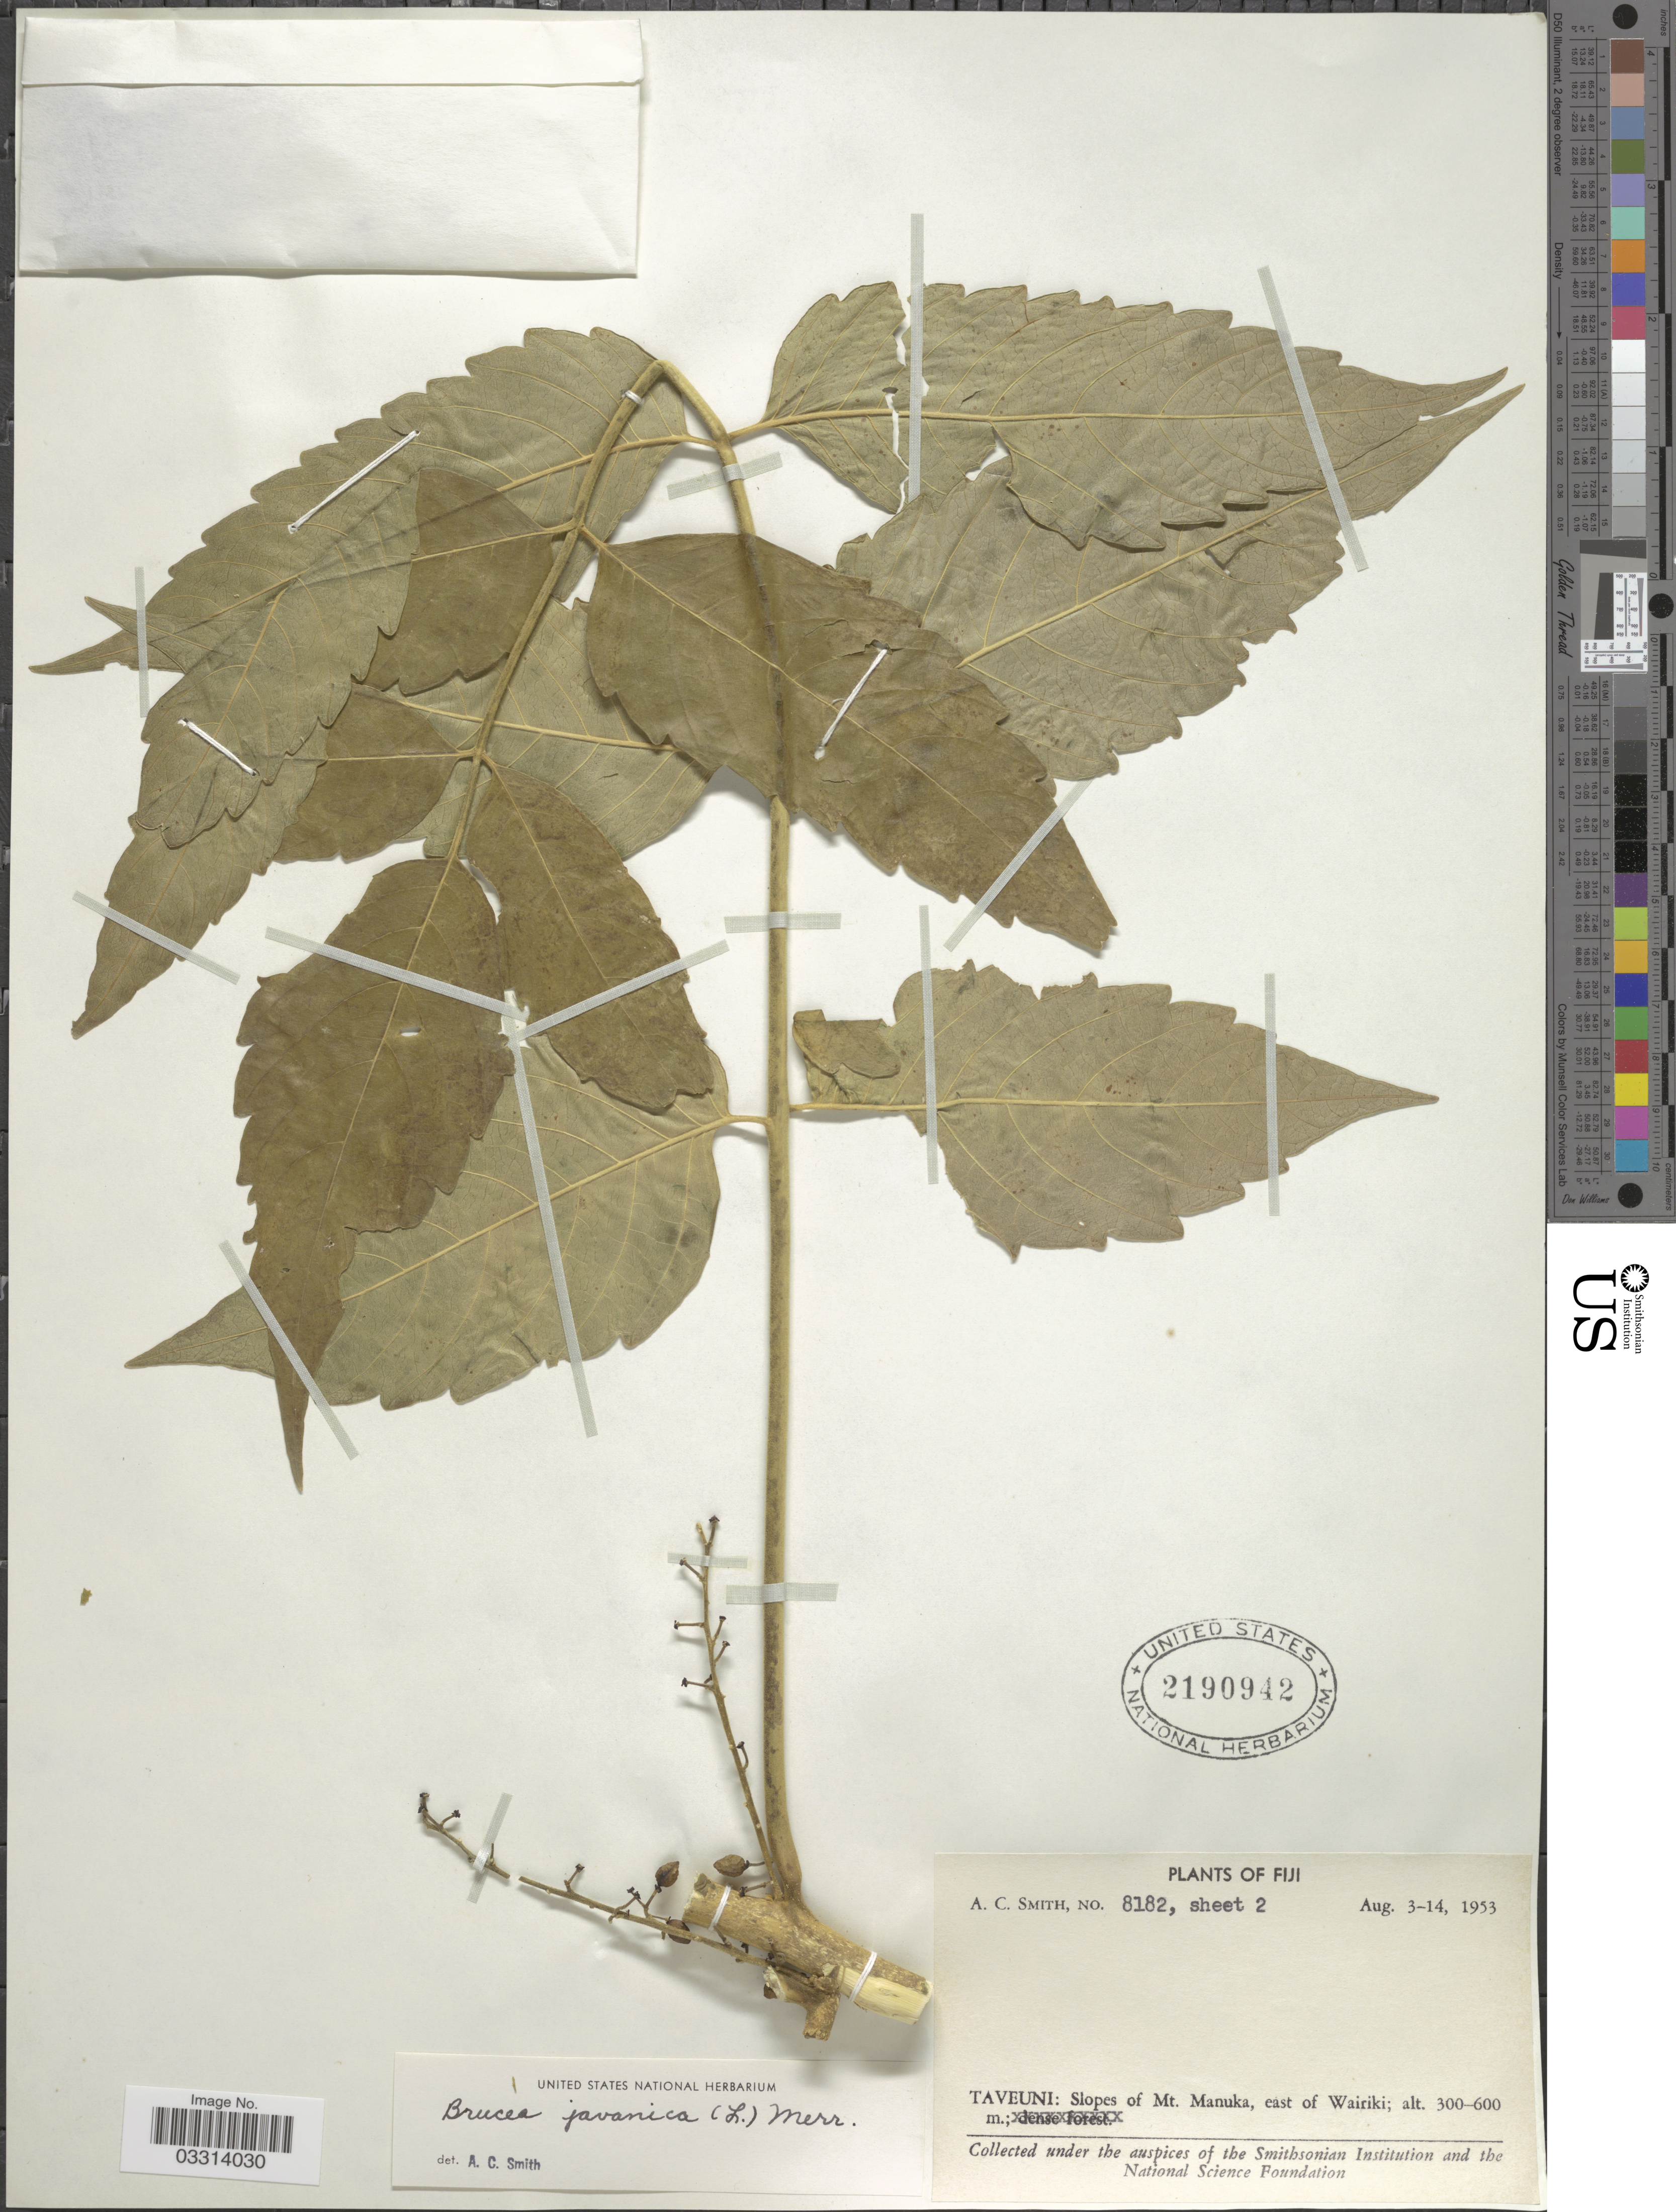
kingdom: Plantae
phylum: Tracheophyta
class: Magnoliopsida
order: Sapindales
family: Simaroubaceae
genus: Brucea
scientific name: Brucea javanica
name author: (L.) Merr.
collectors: A. C. Smith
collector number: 8182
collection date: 1953-08-03/1953-08-14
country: Fiji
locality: Taveuni: Slopes of Mt. Manuka, east of Wairiki.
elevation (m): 300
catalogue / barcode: US 2190942